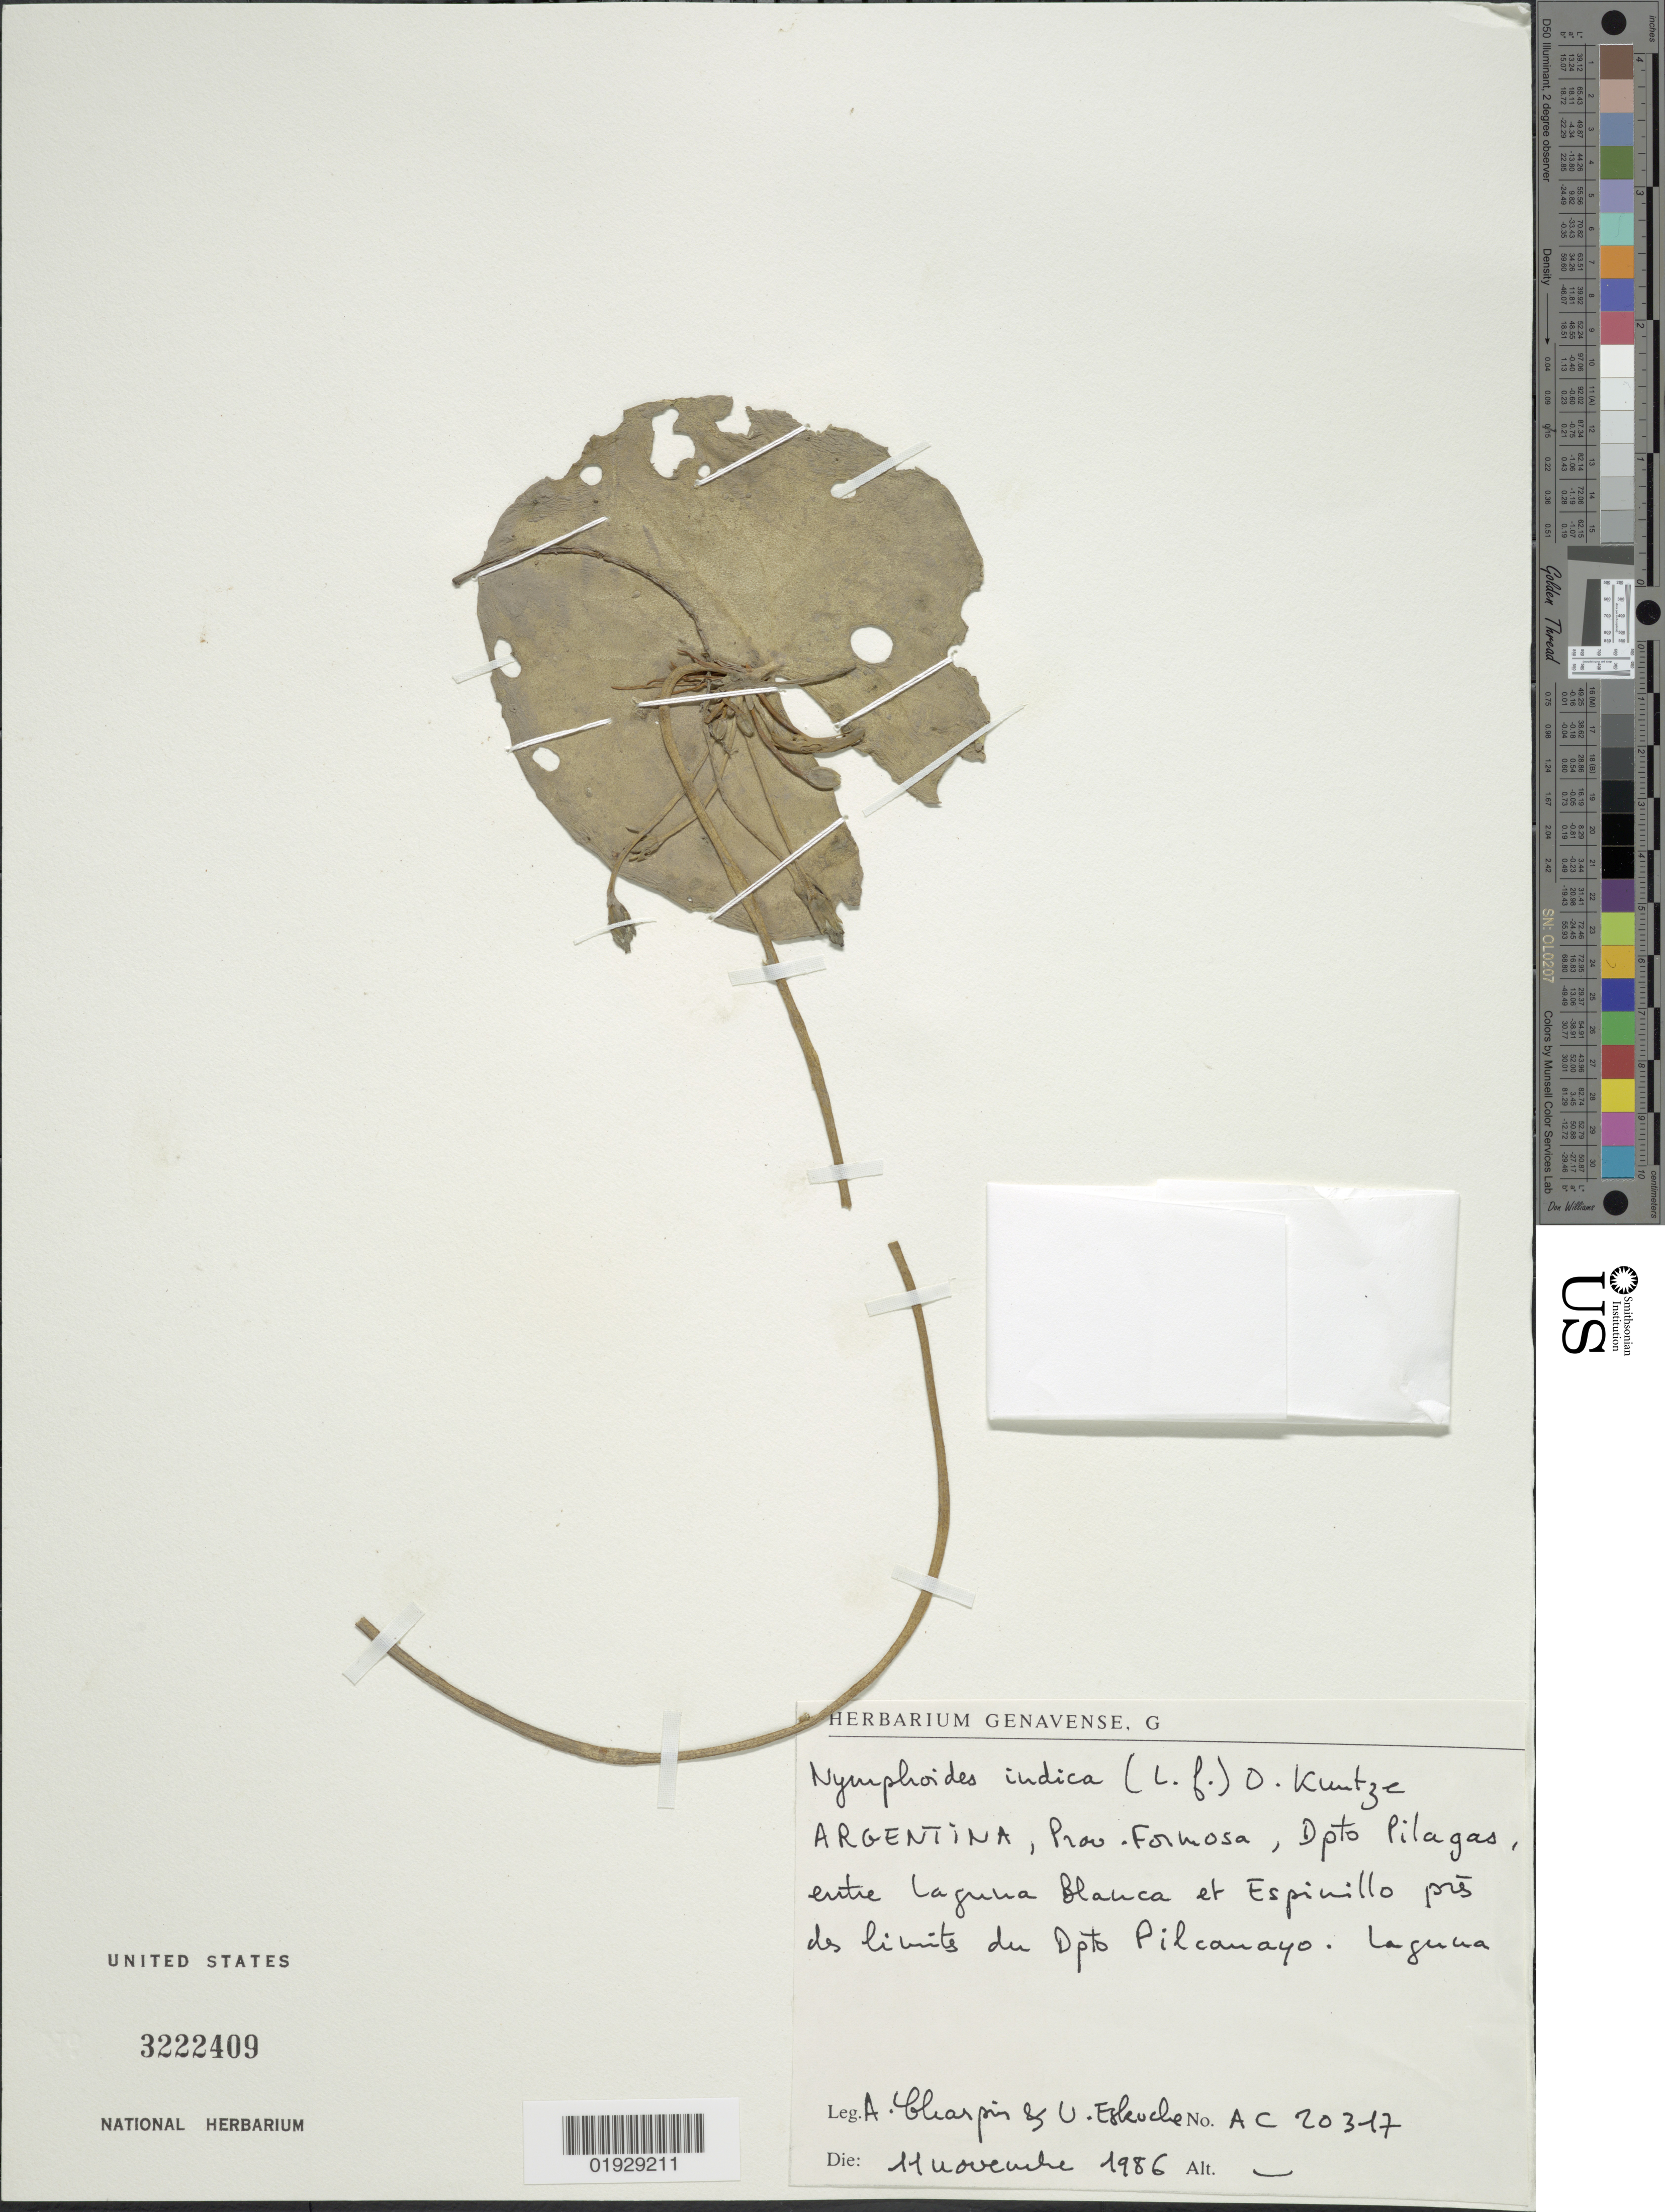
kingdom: Plantae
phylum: Tracheophyta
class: Magnoliopsida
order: Asterales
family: Menyanthaceae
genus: Nymphoides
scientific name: Nymphoides indica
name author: (L.) Kuntze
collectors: A. Charpin & U. Esleuche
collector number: AC20317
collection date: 1986-11-11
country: Argentina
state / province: Formosa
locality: Dpto Pilagas entre laguna Blanca et Espirillo pres des limites du Dpto Pilcamayo.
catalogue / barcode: US 3222409